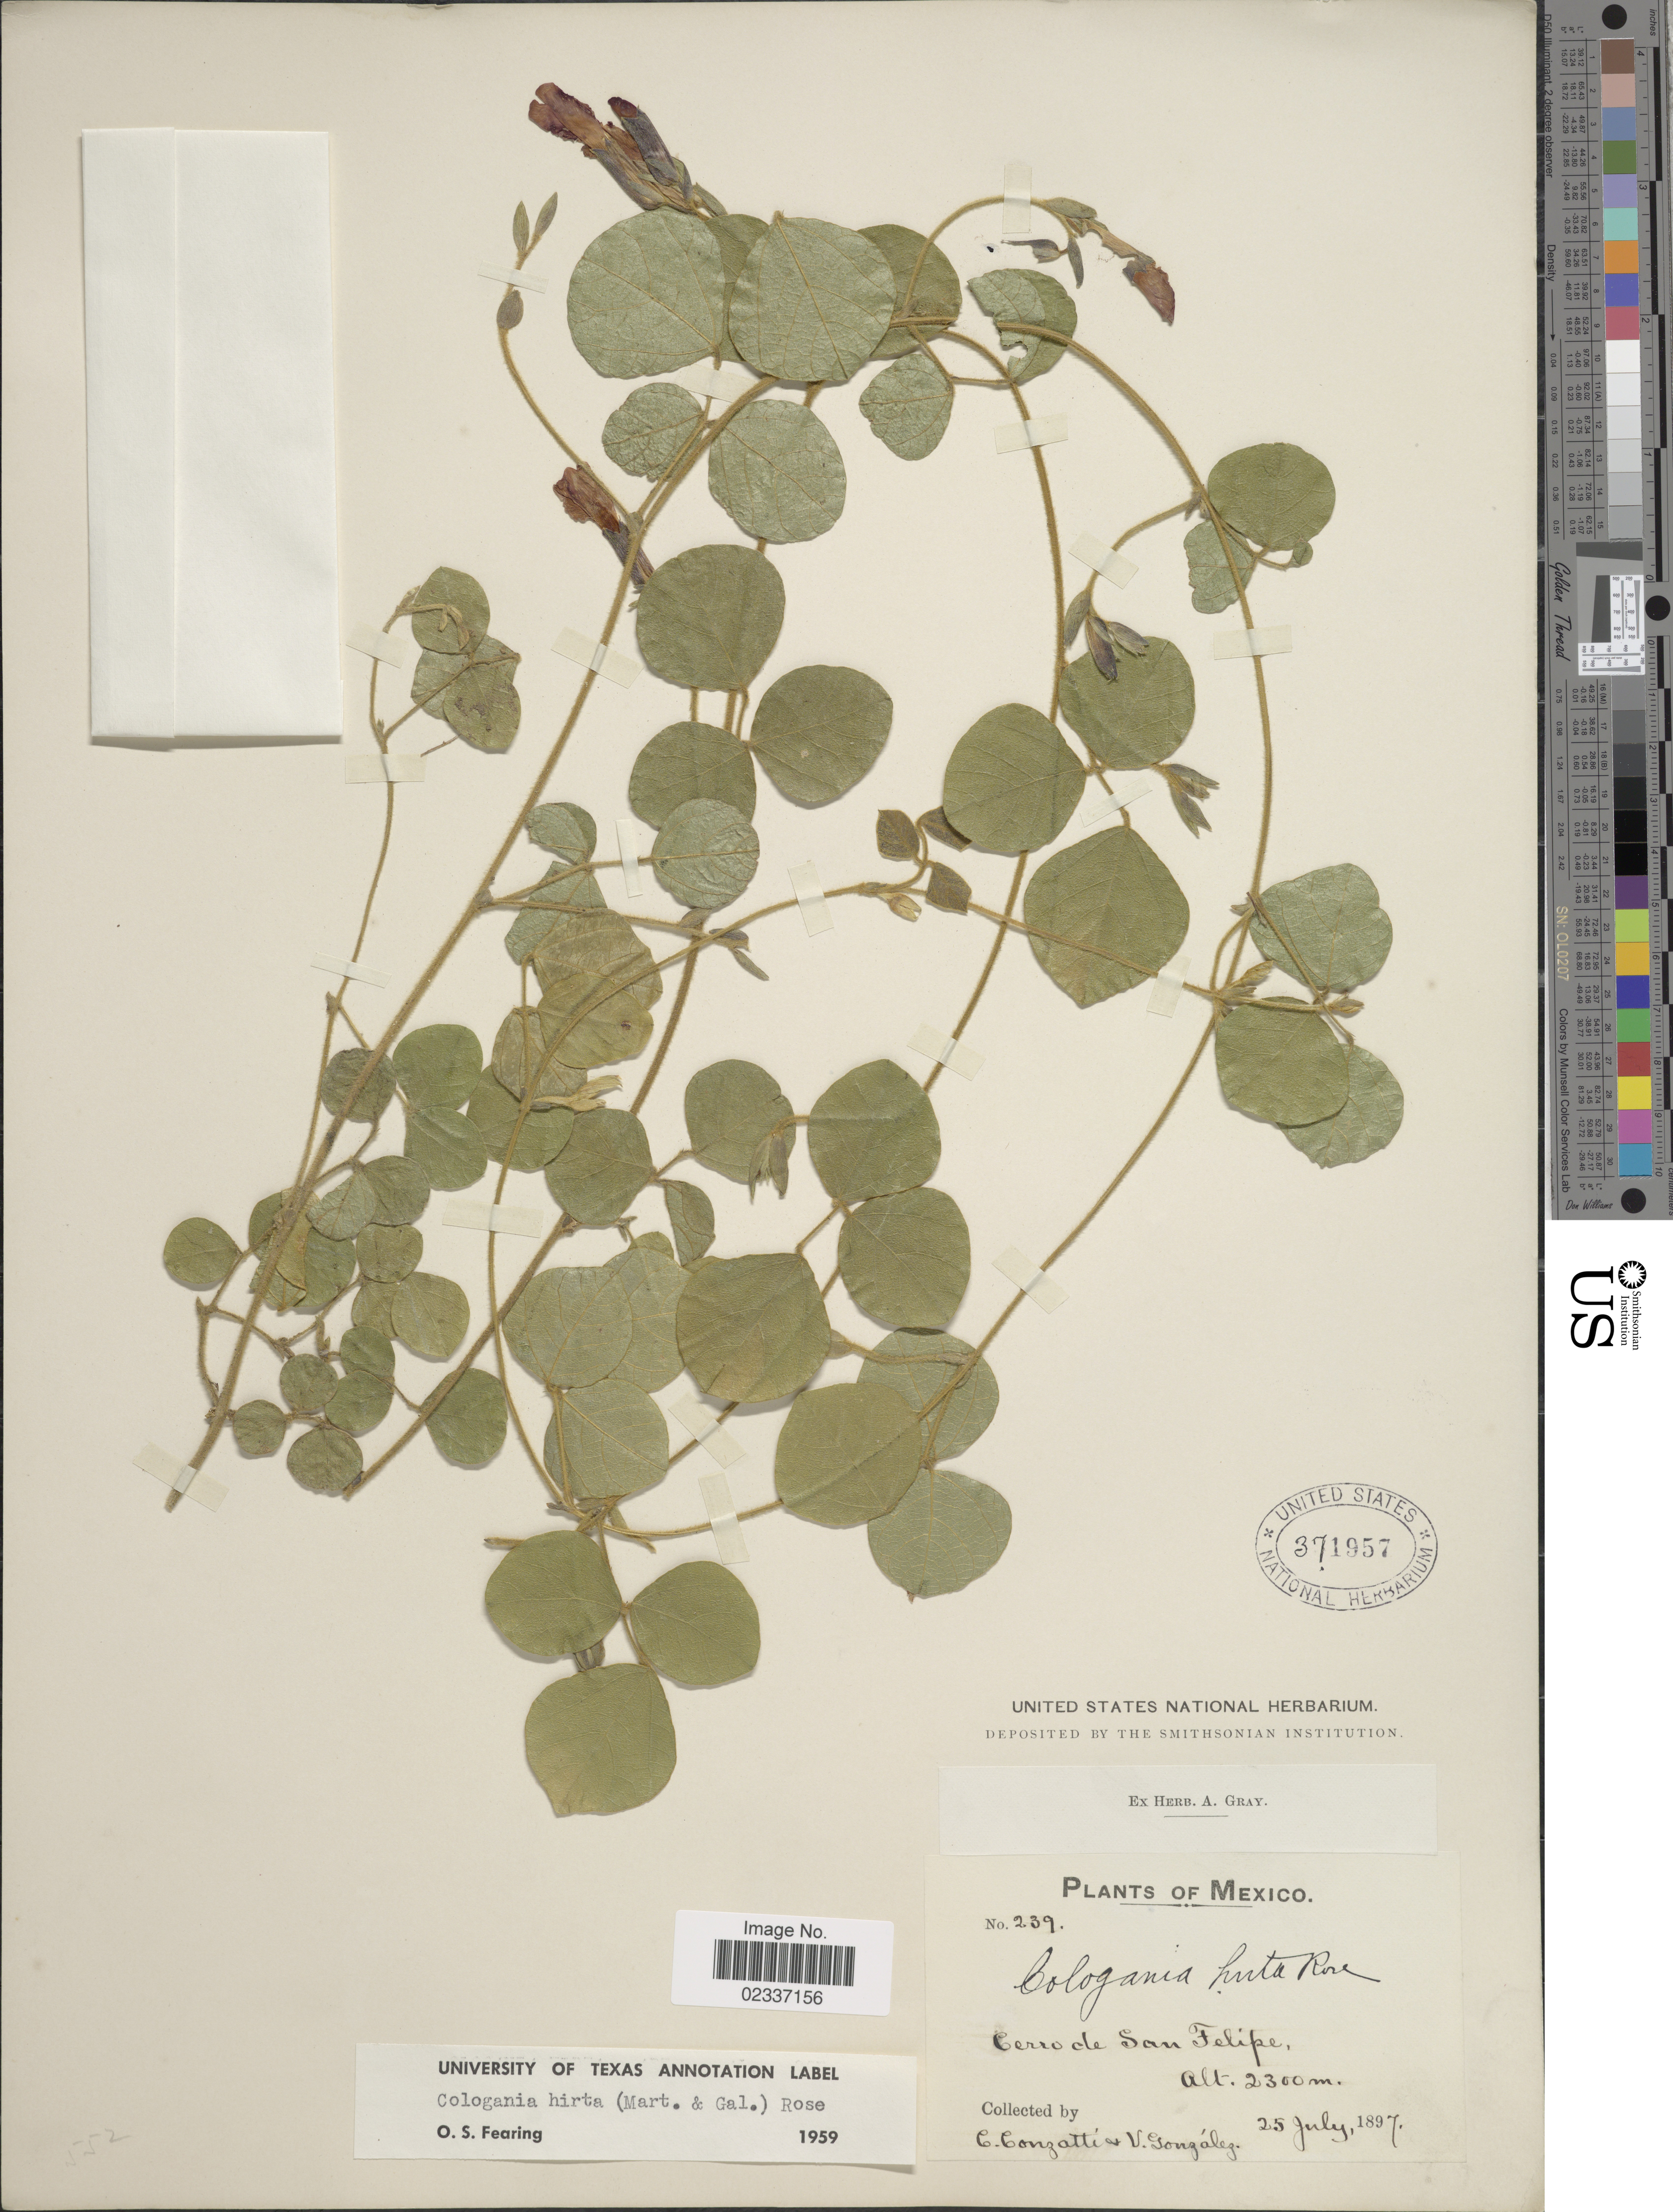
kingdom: Plantae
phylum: Tracheophyta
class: Magnoliopsida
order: Fabales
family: Fabaceae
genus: Cologania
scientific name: Cologania hirta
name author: (M. Martens & Galeotti)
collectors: C. Conzatti & V. González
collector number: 239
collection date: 1897-07-25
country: Mexico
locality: Cerro de San Felipe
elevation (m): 2300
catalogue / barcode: US 371957